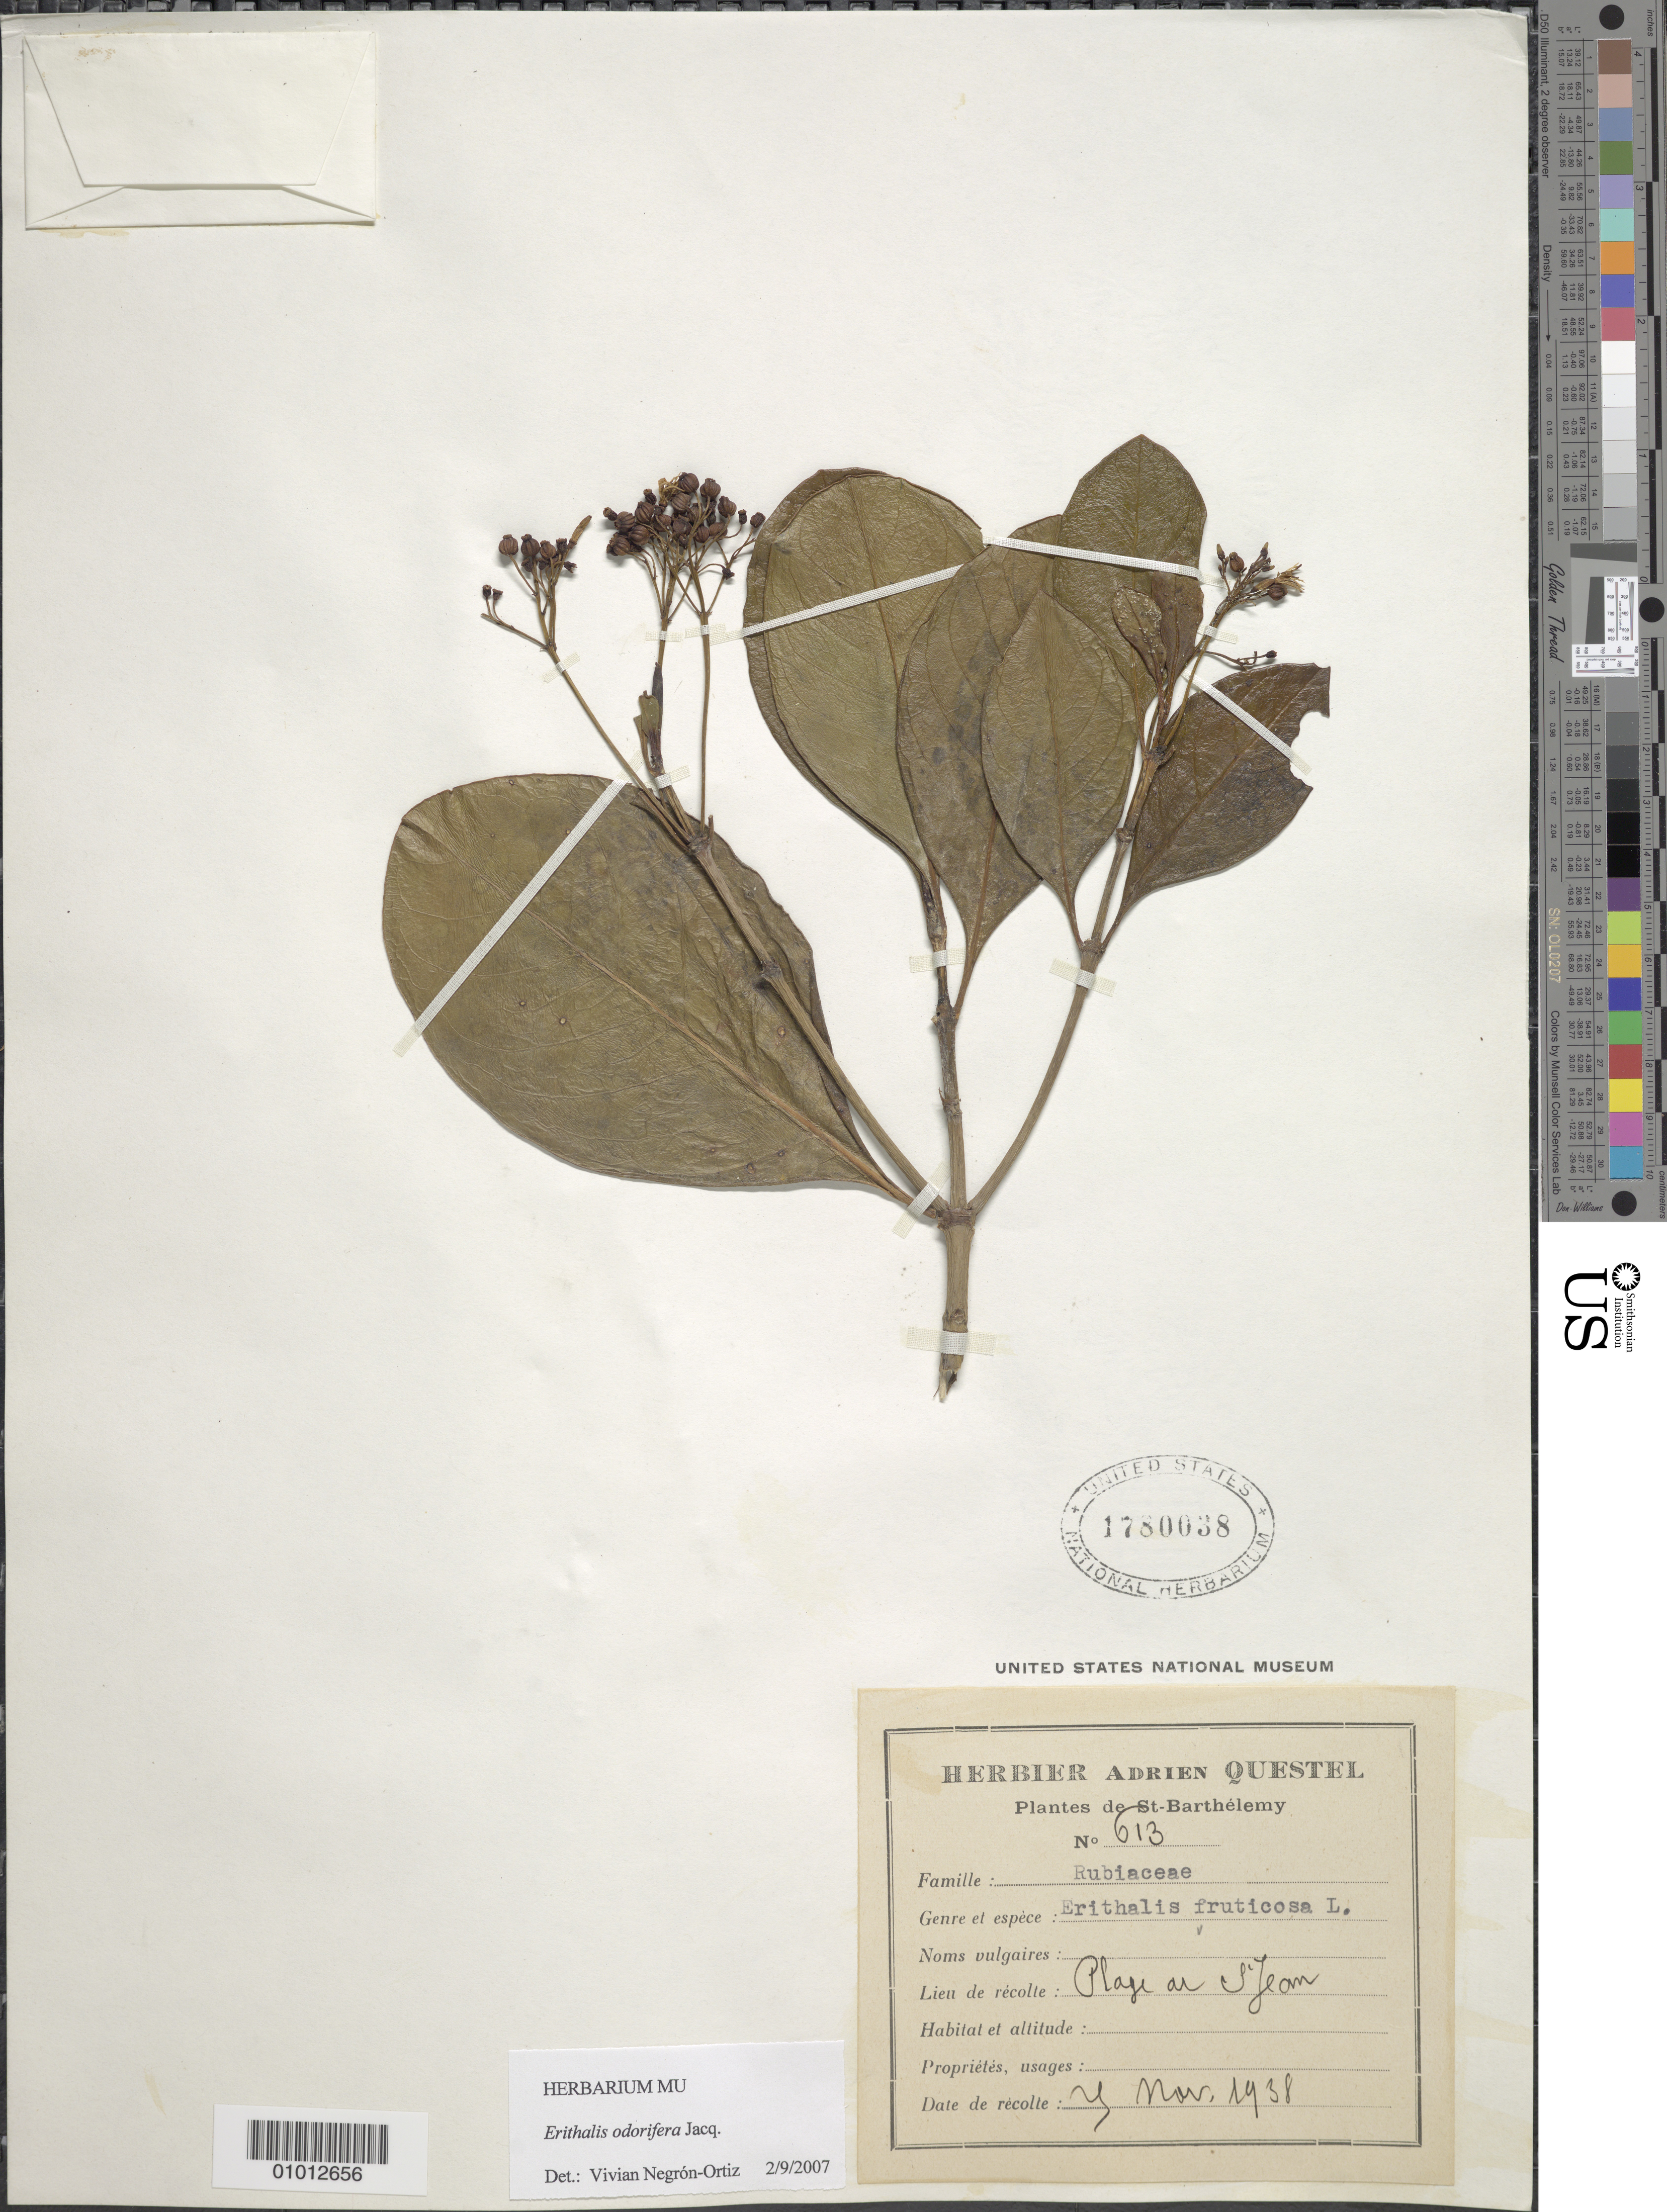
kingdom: Plantae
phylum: Tracheophyta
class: Magnoliopsida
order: Gentianales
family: Rubiaceae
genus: Erithalis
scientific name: Erithalis odorifera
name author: Jacq.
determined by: Negrón-Ortiz, V.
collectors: A. Questel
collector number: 613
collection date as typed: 21 Mar 1938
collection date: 1938-03-21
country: Saint Barthélemy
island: St. Barthélemy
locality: Playa au St. Jean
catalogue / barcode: US 1780038